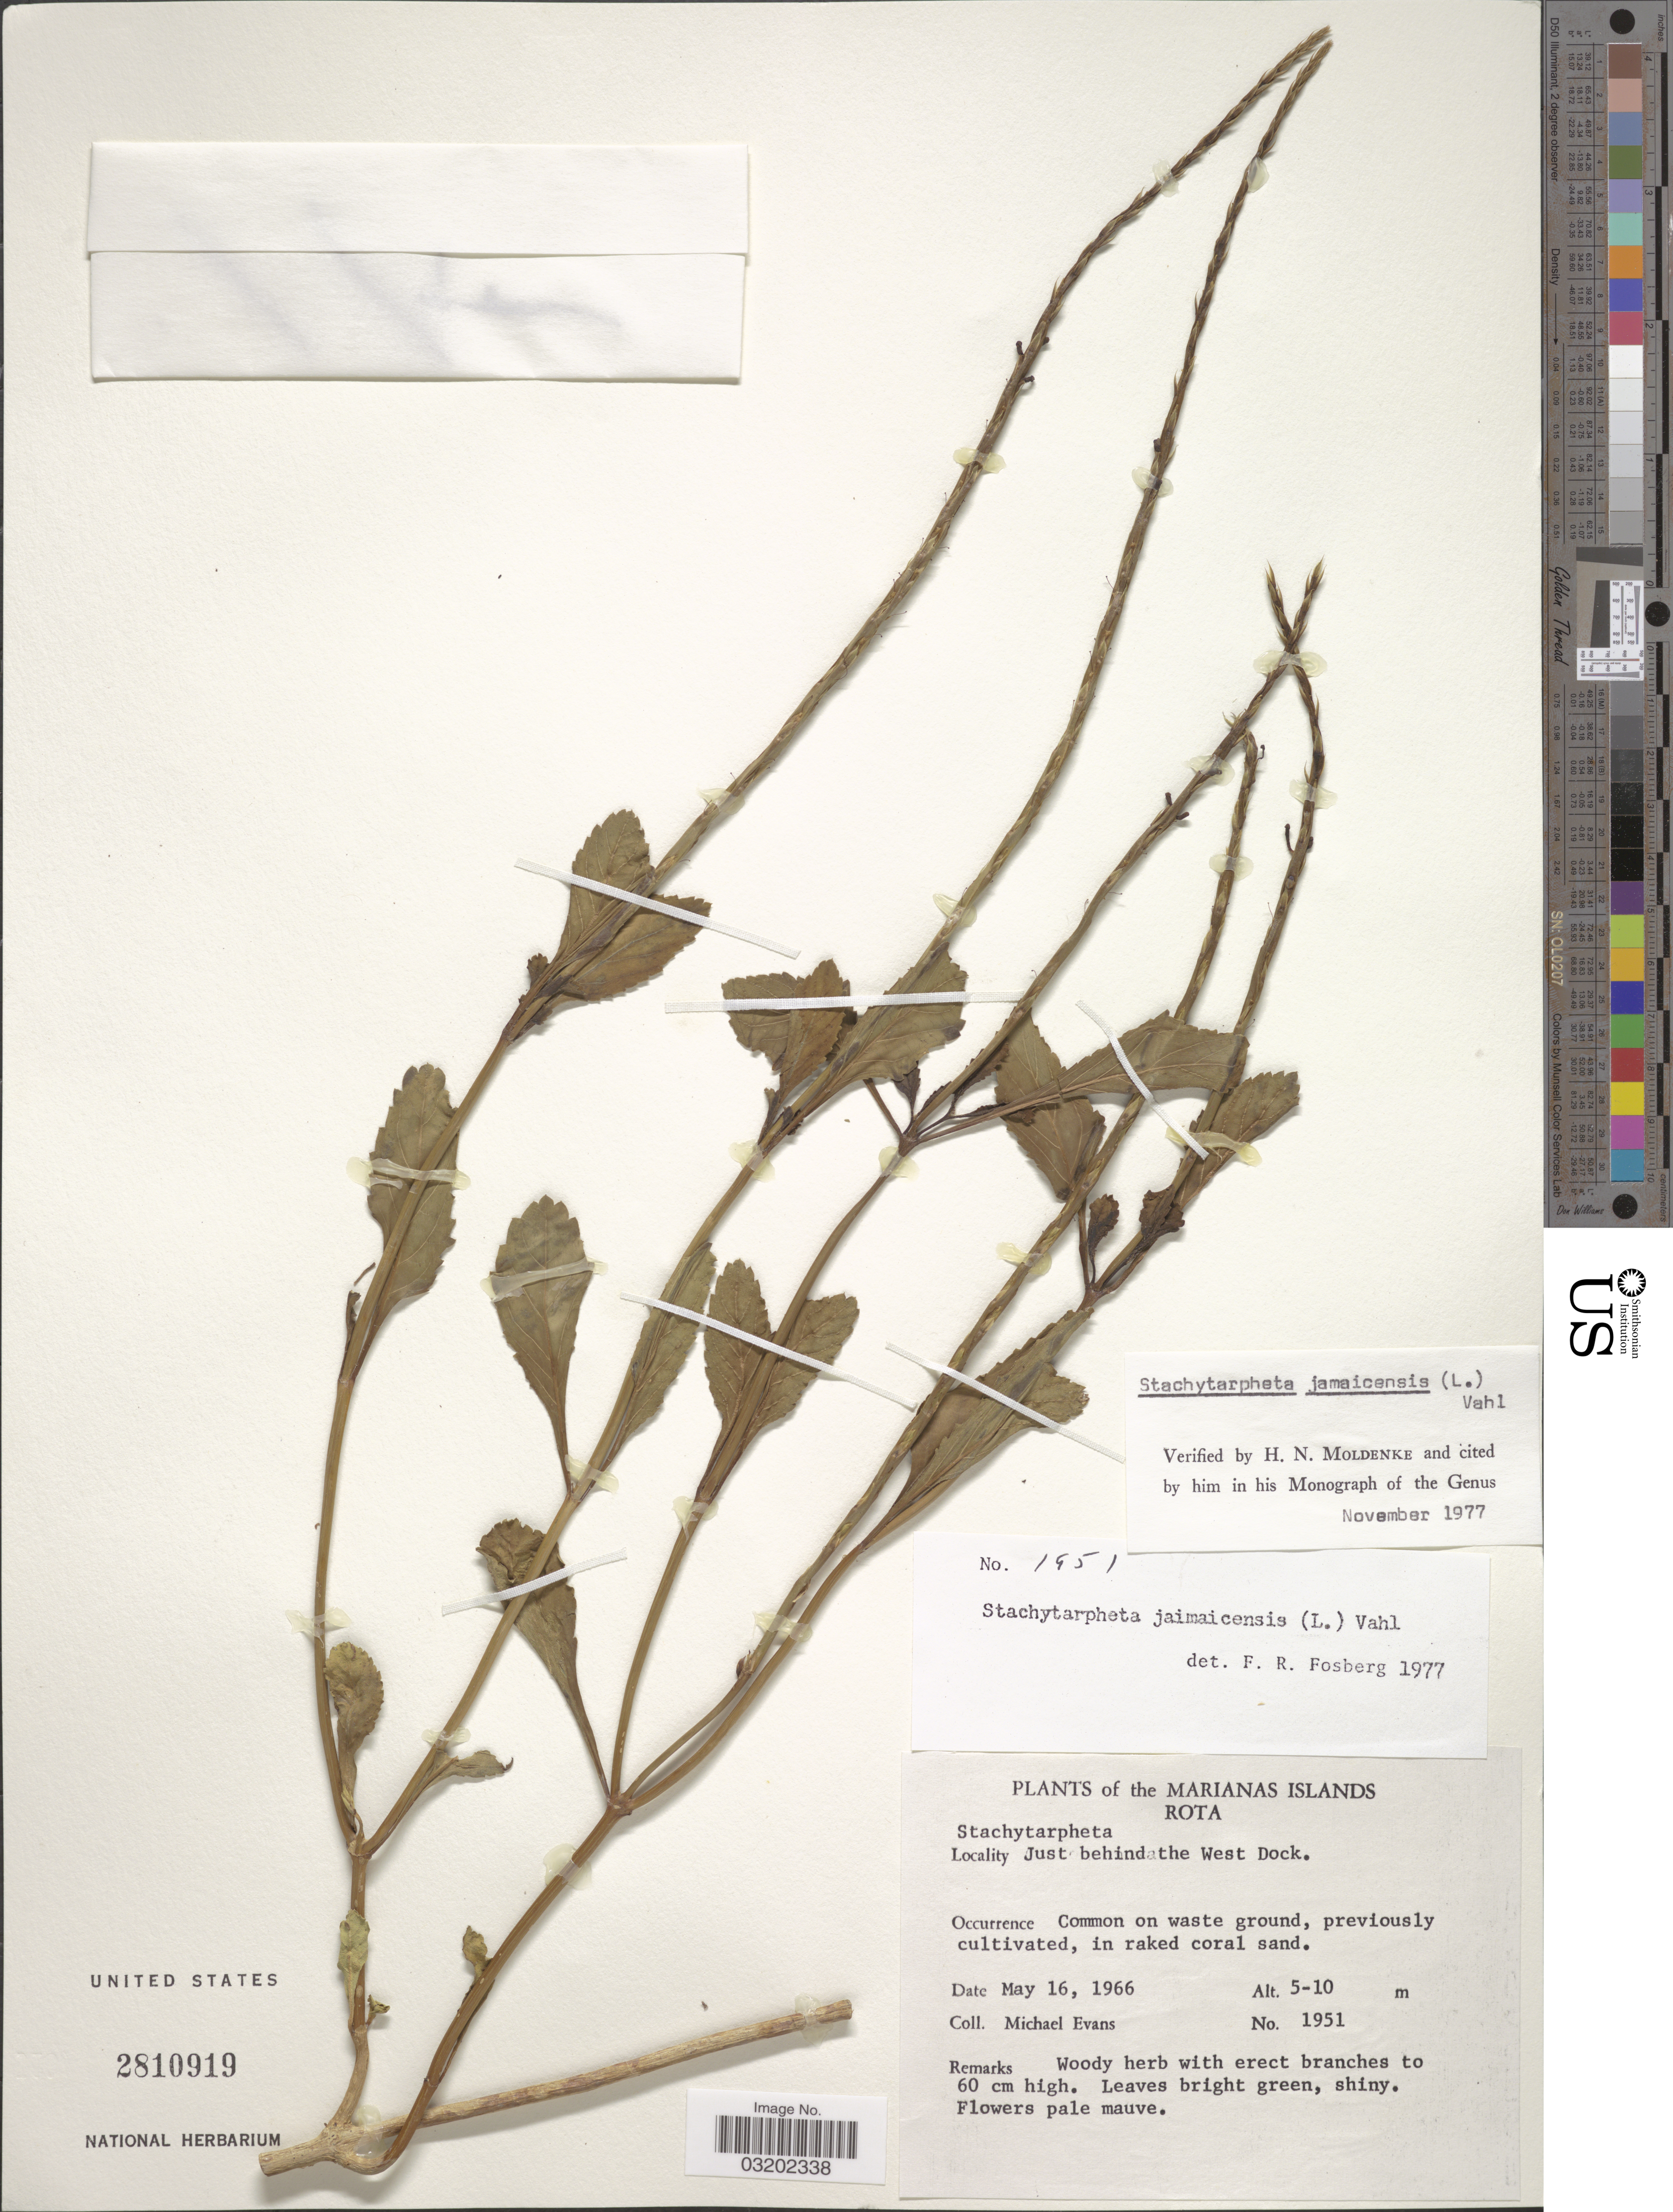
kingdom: Plantae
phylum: Tracheophyta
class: Magnoliopsida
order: Lamiales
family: Verbenaceae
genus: Stachytarpheta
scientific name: Stachytarpheta jamaicensis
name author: (L.) Vahl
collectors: M. Evans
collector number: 1951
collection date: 1966-05-16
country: Northern Mariana Islands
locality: The Marianas Islands. Rota. Just behind the West Dock.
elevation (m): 5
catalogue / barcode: US 2810919